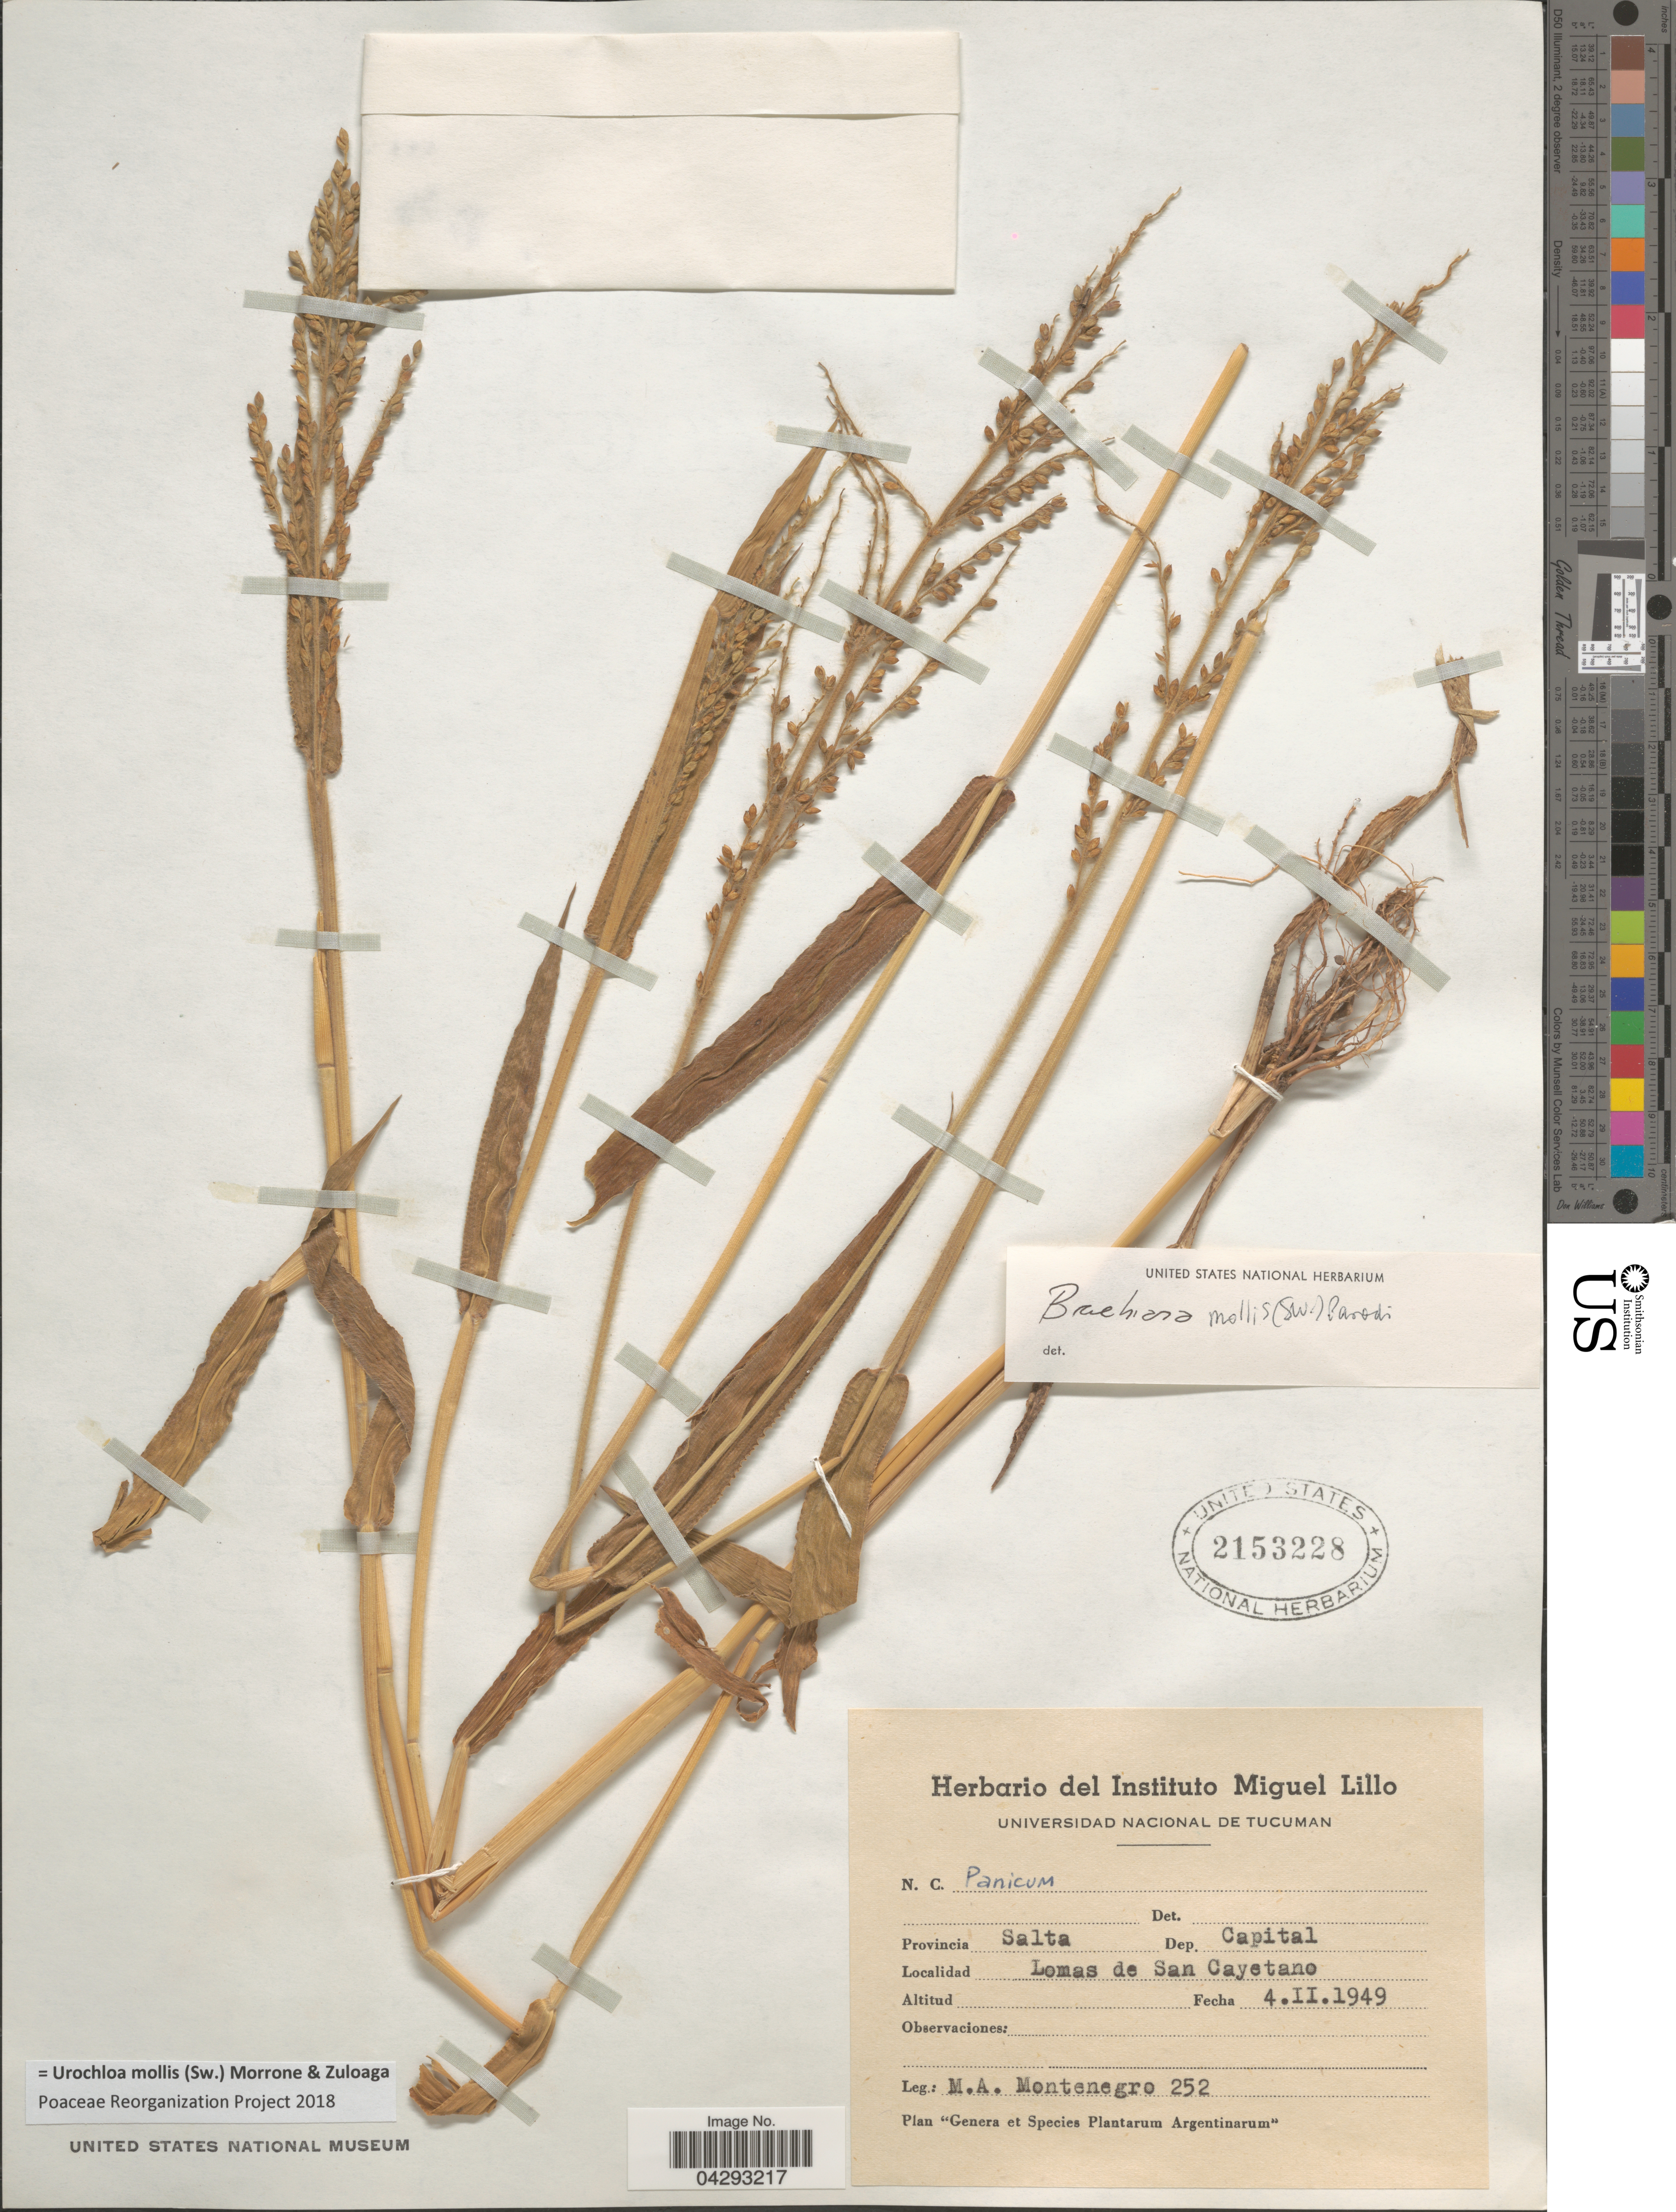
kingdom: Plantae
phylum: Tracheophyta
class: Liliopsida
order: Poales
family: Poaceae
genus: Urochloa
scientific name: Urochloa mollis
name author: (Sw.) Morrone & Zuloaga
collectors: M. A. Montenegro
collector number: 252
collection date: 1949-02-04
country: Argentina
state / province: Salta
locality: Provincia Salta. Dep. Capital. Lomas de San Cayetano.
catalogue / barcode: US 2153228